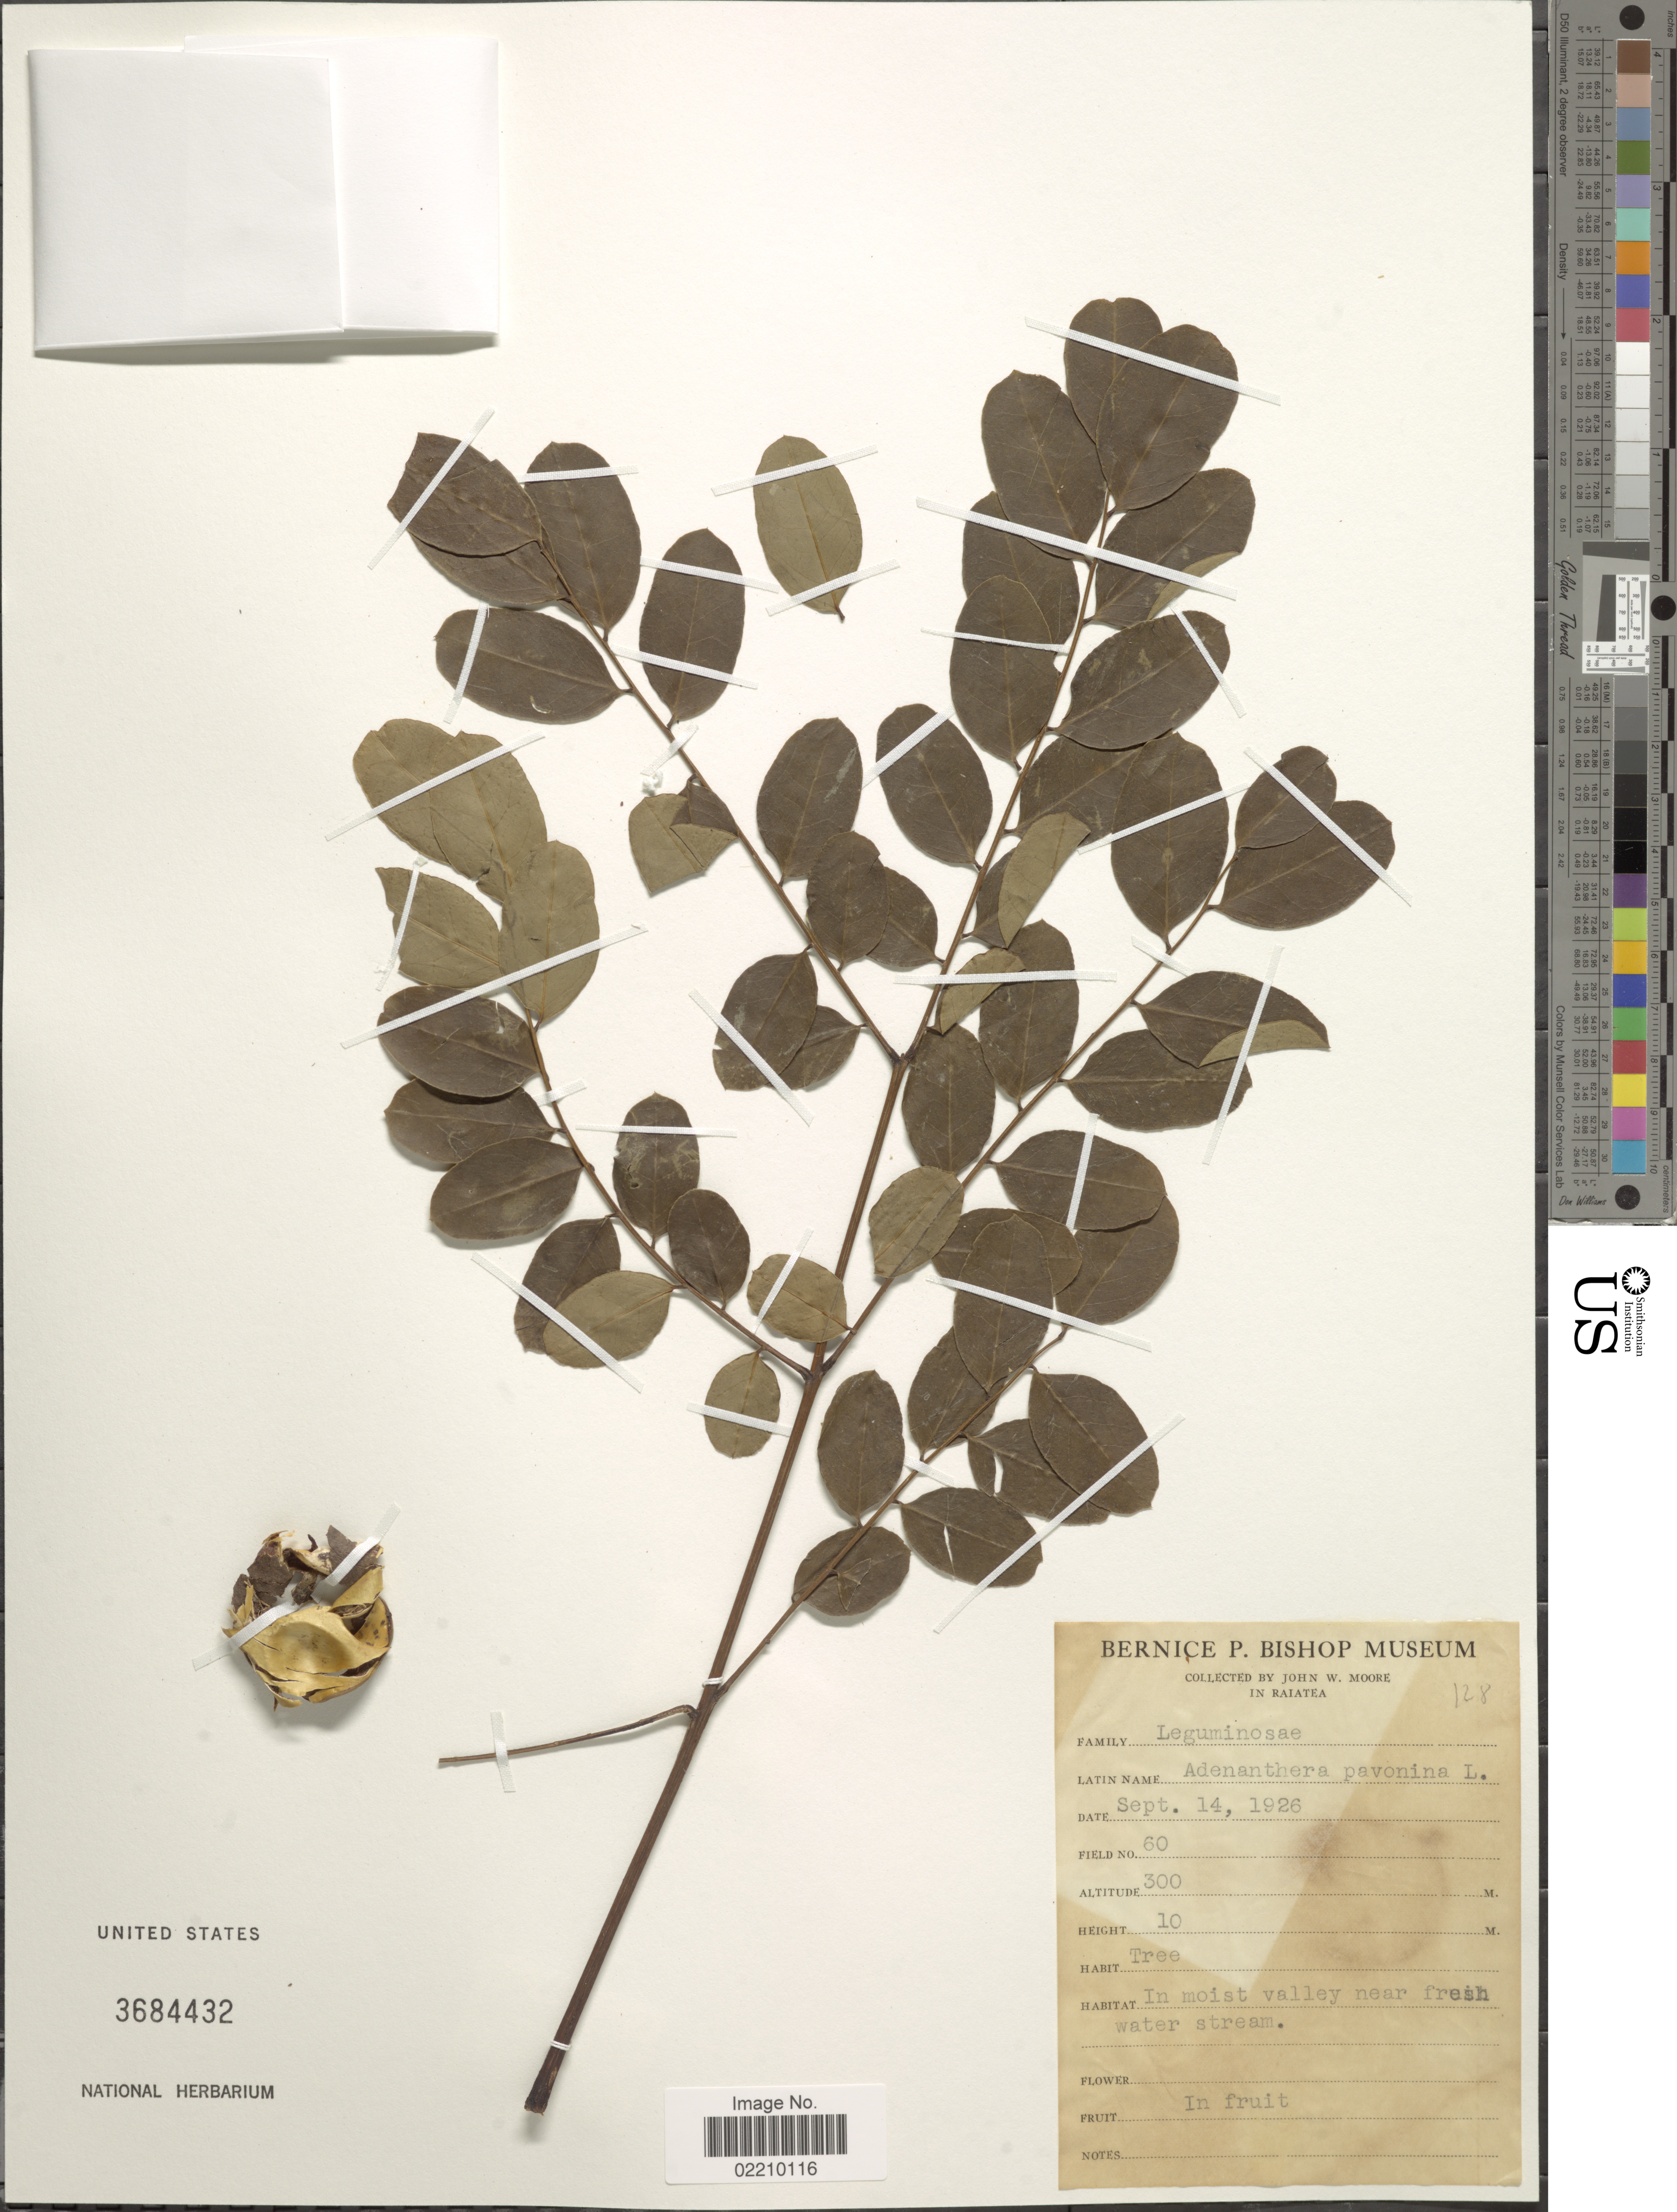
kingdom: Plantae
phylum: Tracheophyta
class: Magnoliopsida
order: Fabales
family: Fabaceae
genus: Adenanthera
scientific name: Adenanthera pavonina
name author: L.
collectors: J. Moore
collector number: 60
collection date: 1926-09-14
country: French Polynesia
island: Raiatea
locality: In Raiatea, In moist valley near fresh water stream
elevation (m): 300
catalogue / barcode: US 3684432